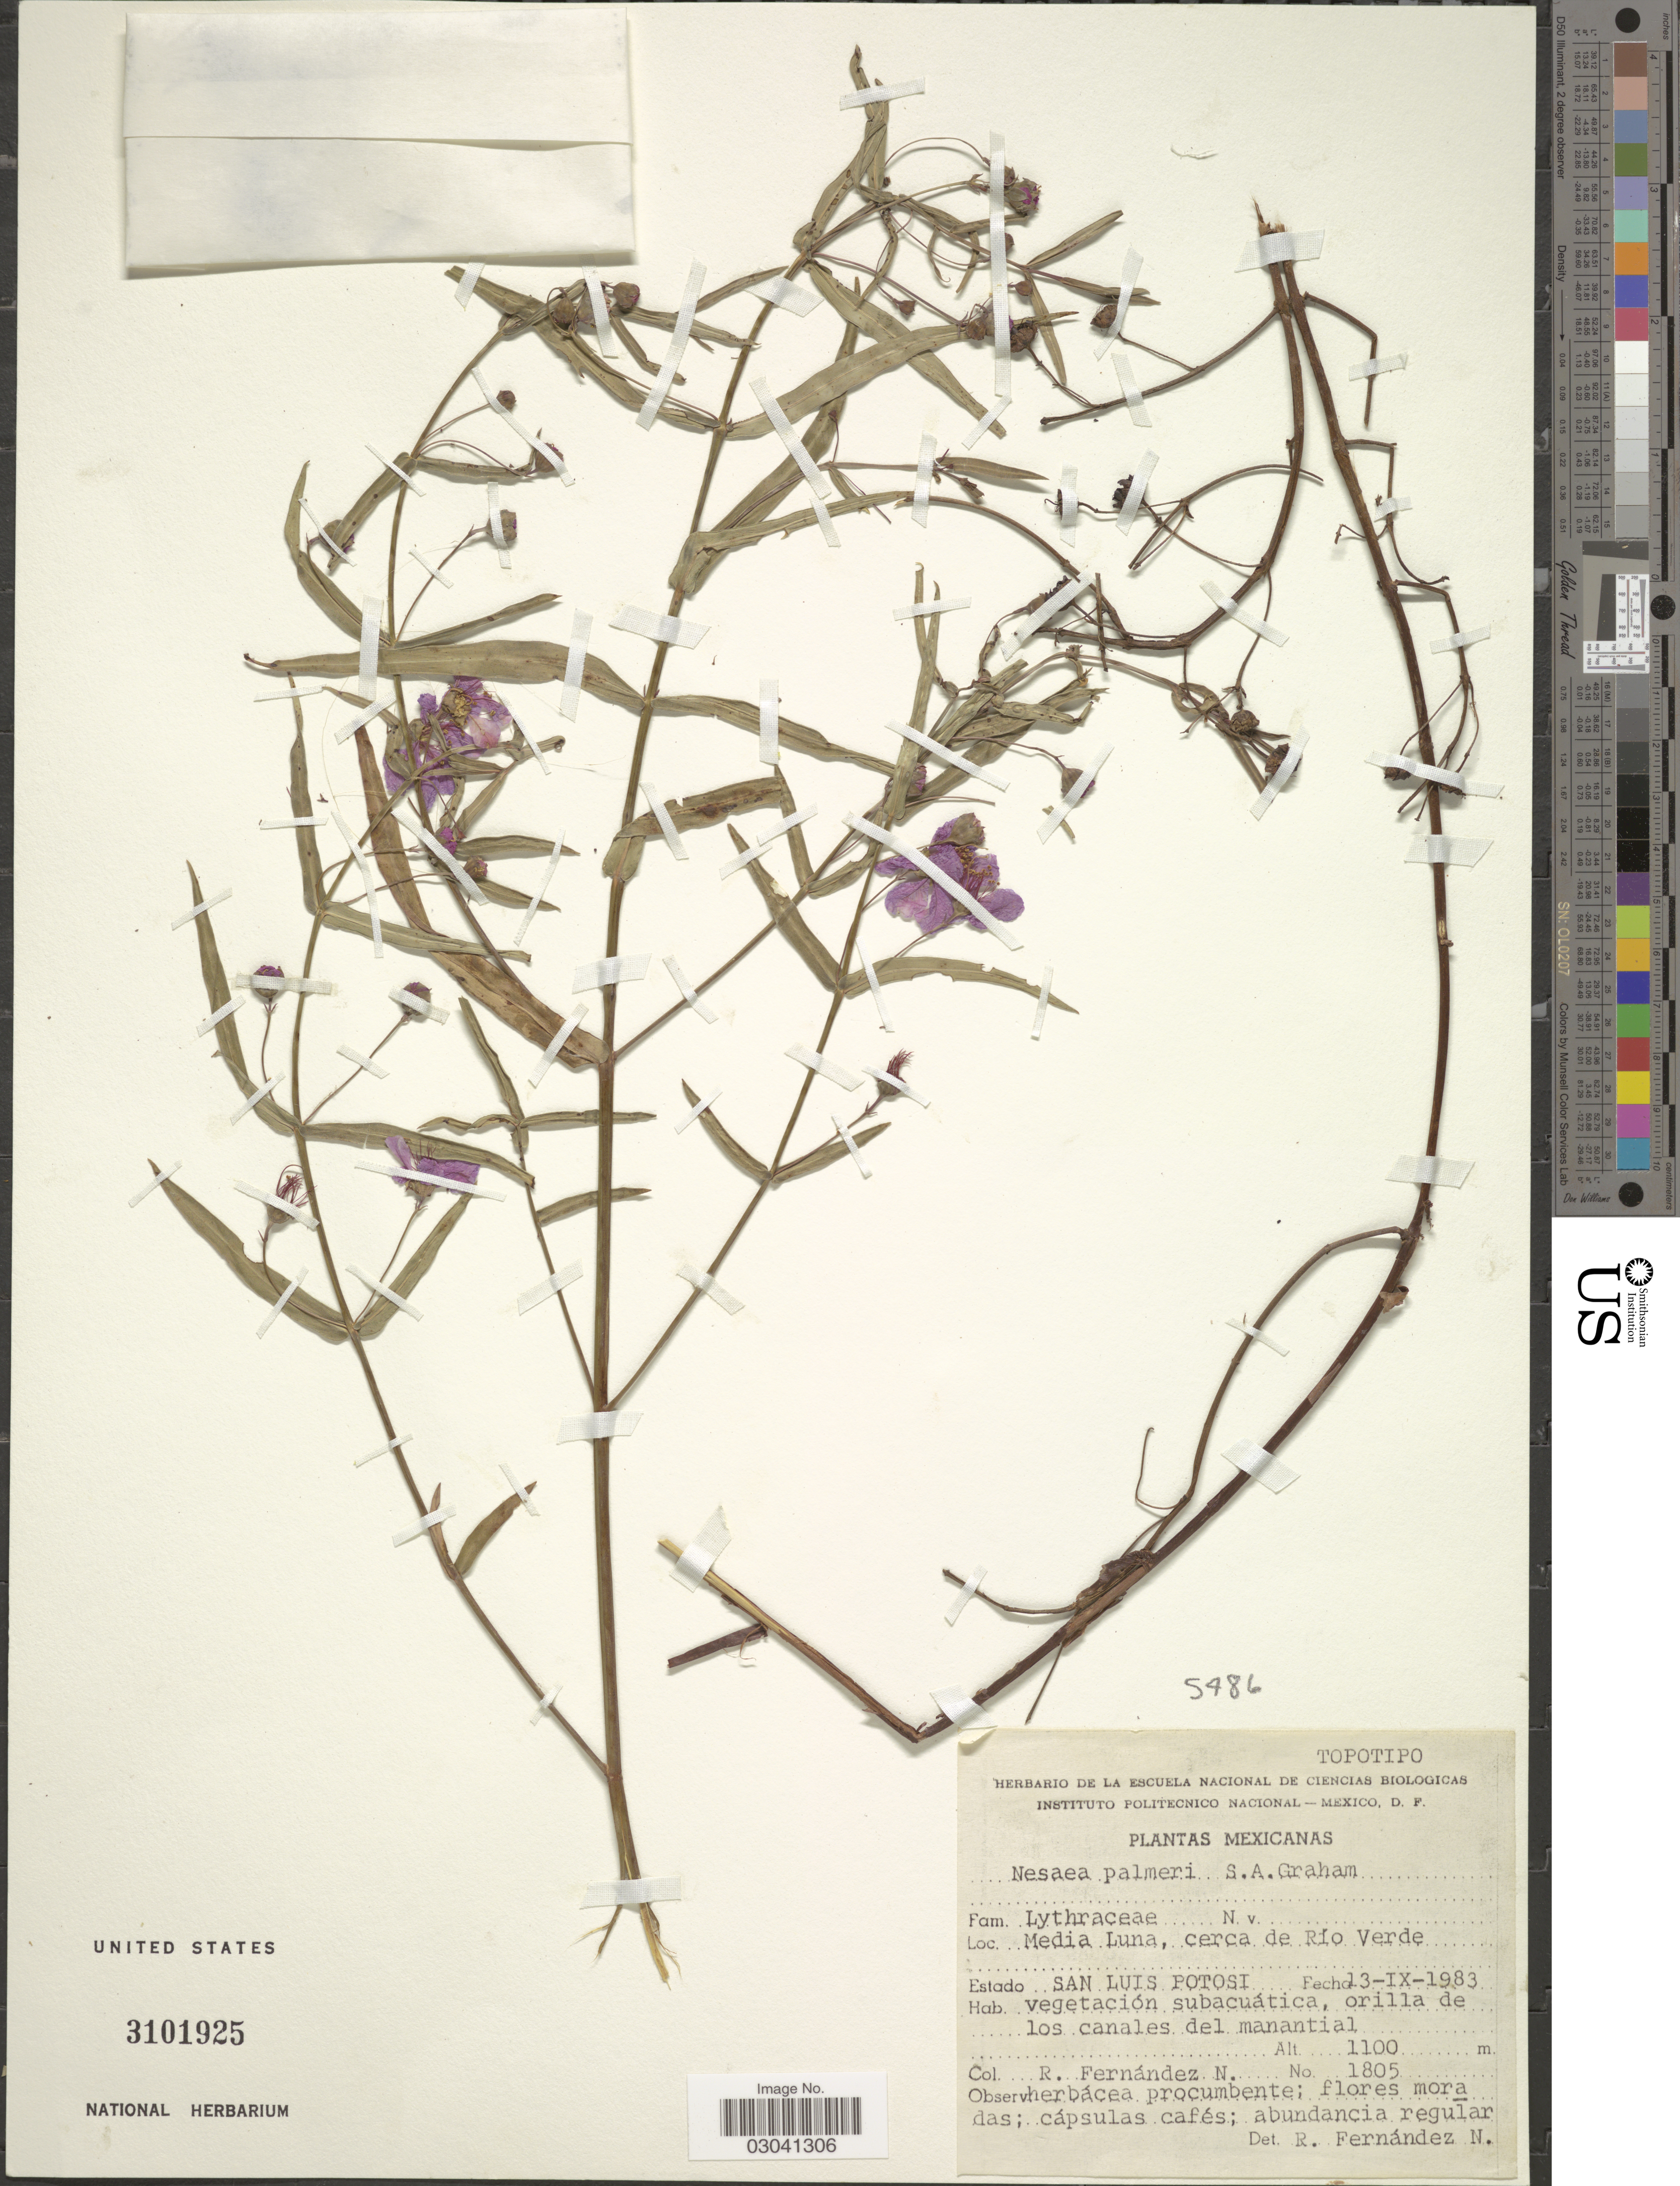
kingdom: Plantae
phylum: Tracheophyta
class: Magnoliopsida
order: Myrtales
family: Lythraceae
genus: Ammannia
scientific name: Ammannia palmeri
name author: (S.A. Graham) S.A. Graham & Gandhi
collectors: R. Fernández Nava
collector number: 1805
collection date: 1983-09-13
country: Mexico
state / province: San Luis Potosí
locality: Media Luna, cerca de Rio Verde.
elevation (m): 1100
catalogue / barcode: US 3101925